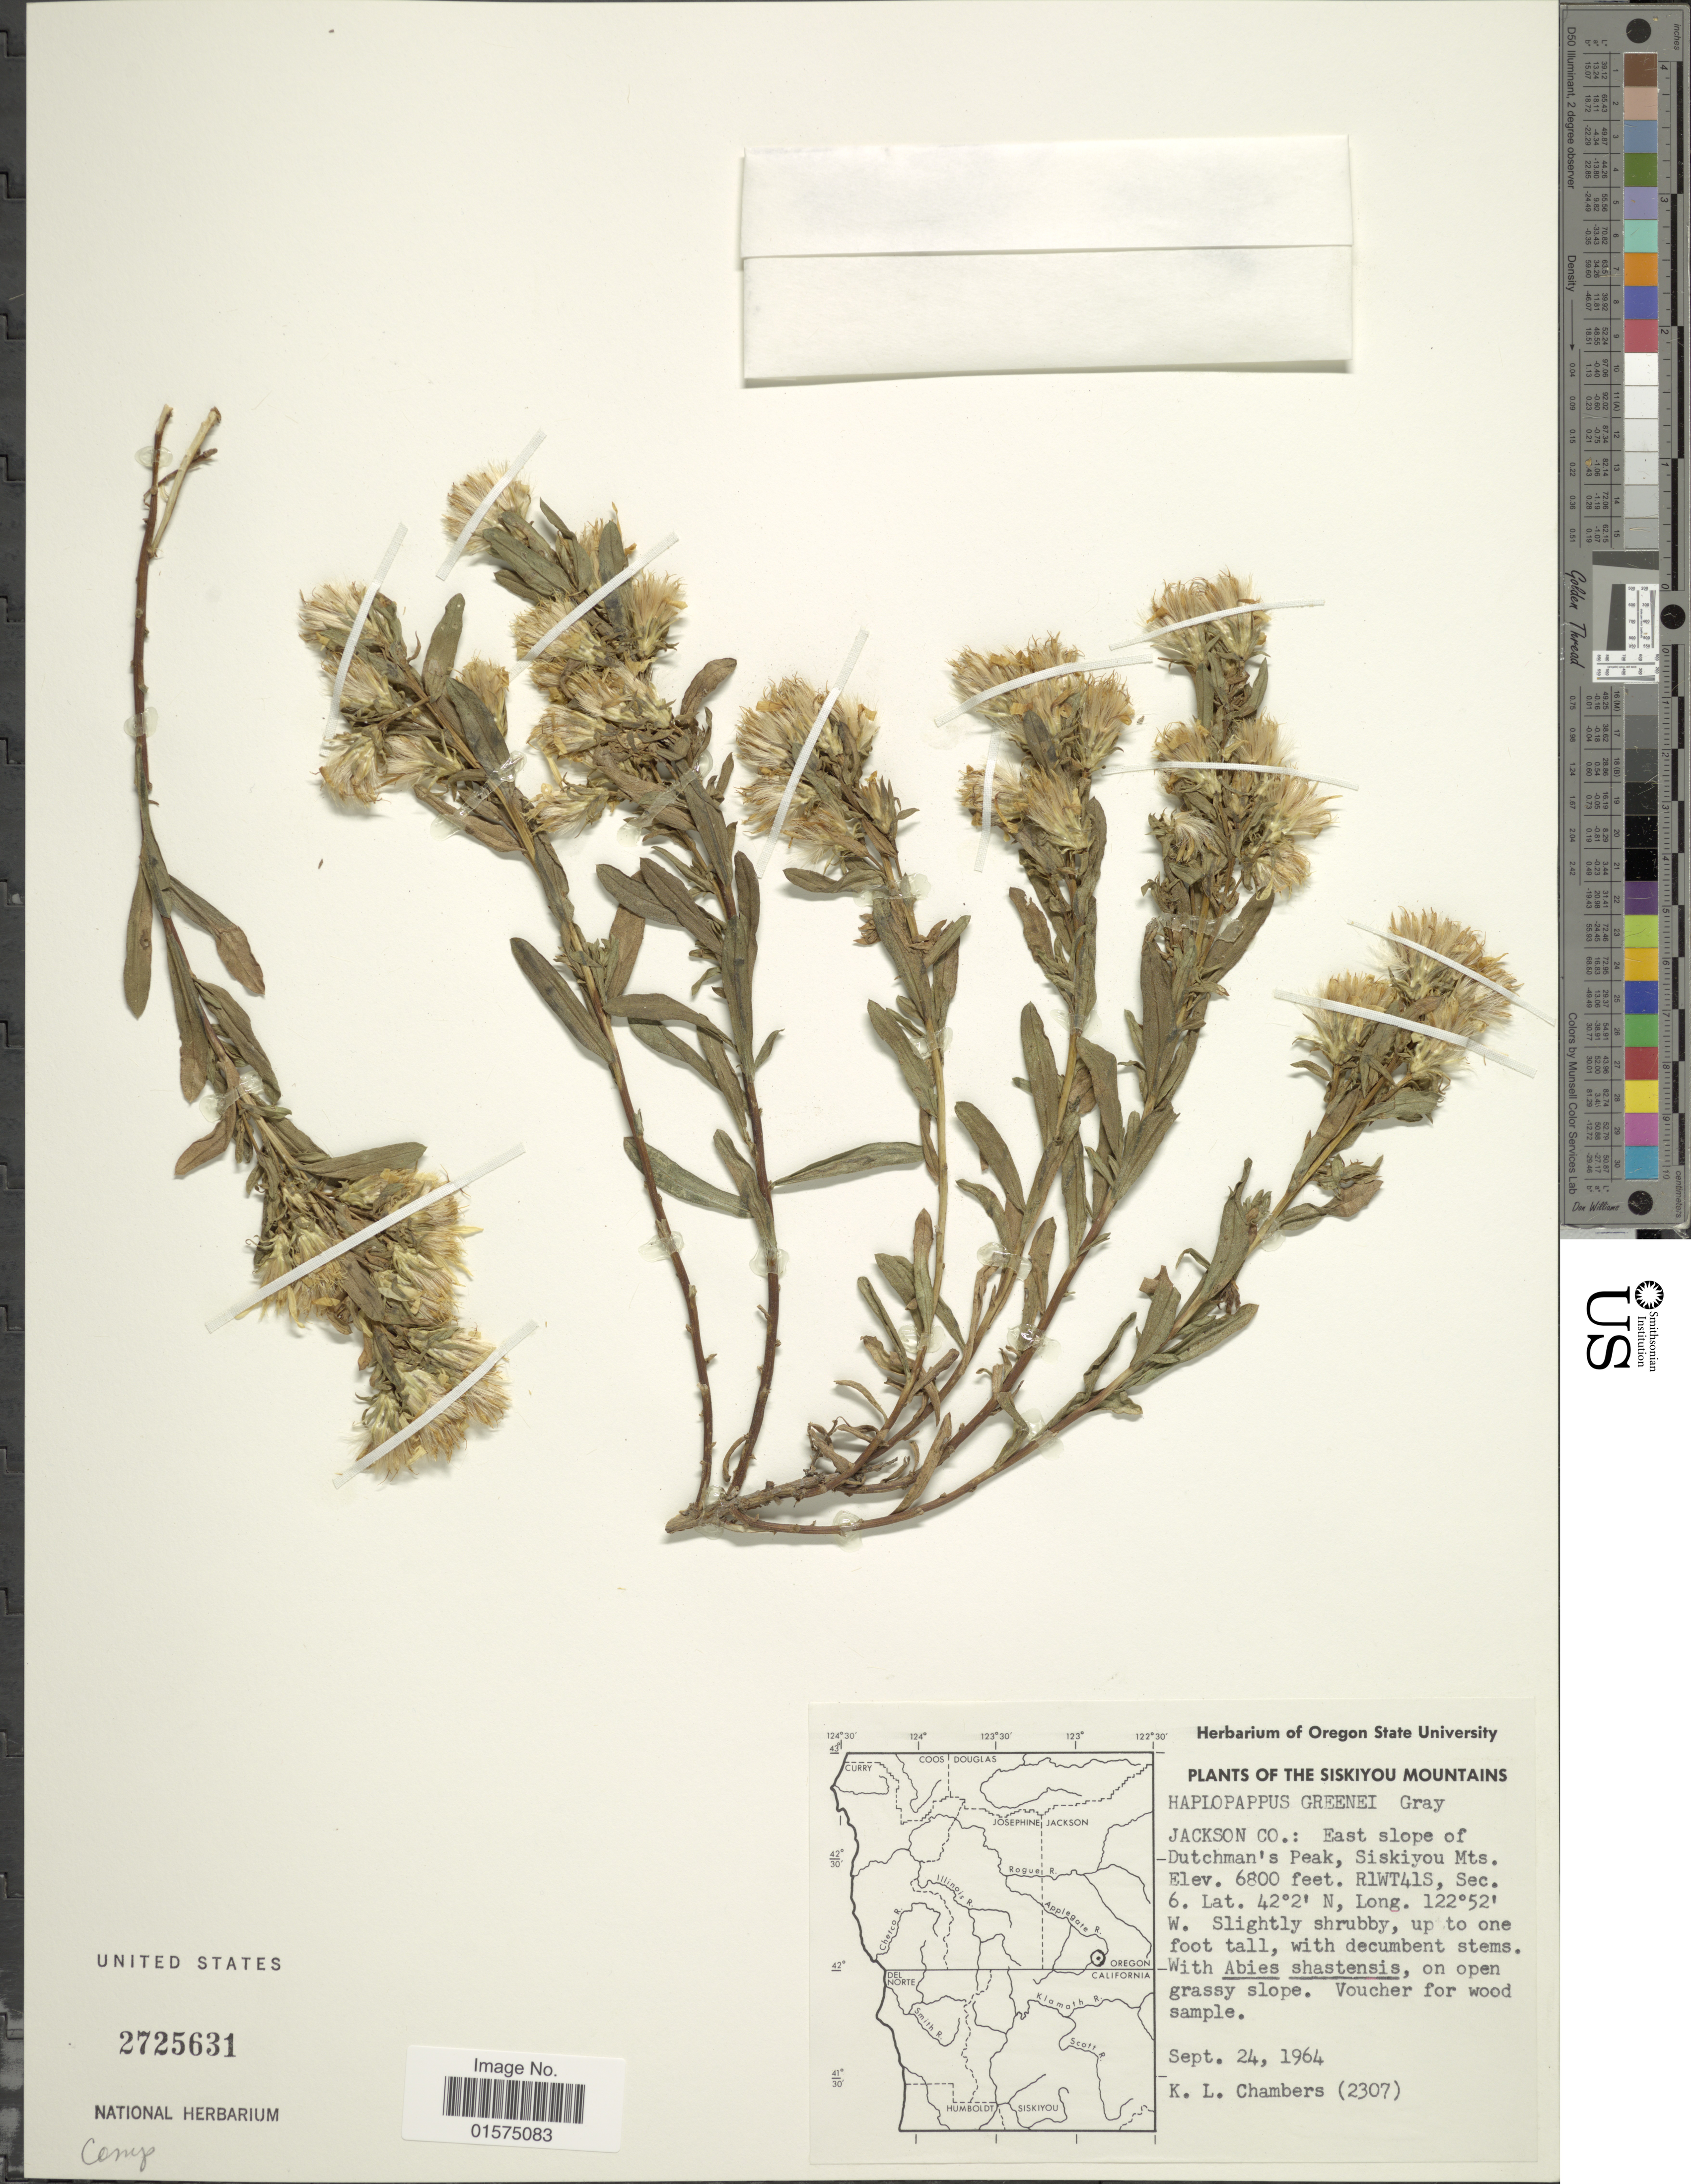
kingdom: Plantae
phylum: Tracheophyta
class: Magnoliopsida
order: Asterales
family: Asteraceae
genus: Ericameria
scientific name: Ericameria greenei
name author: (A. Gray) G.L. Nesom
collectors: K. Chambers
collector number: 2307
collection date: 1964-09-24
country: United States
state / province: Oregon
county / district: Jackson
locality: Siskiyou Mountains. Jackson Co.: East slope of Dutchman's Peak, Siskiyou Mts. R1WT41S, Sec. 6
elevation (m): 2073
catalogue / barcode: US 2725631